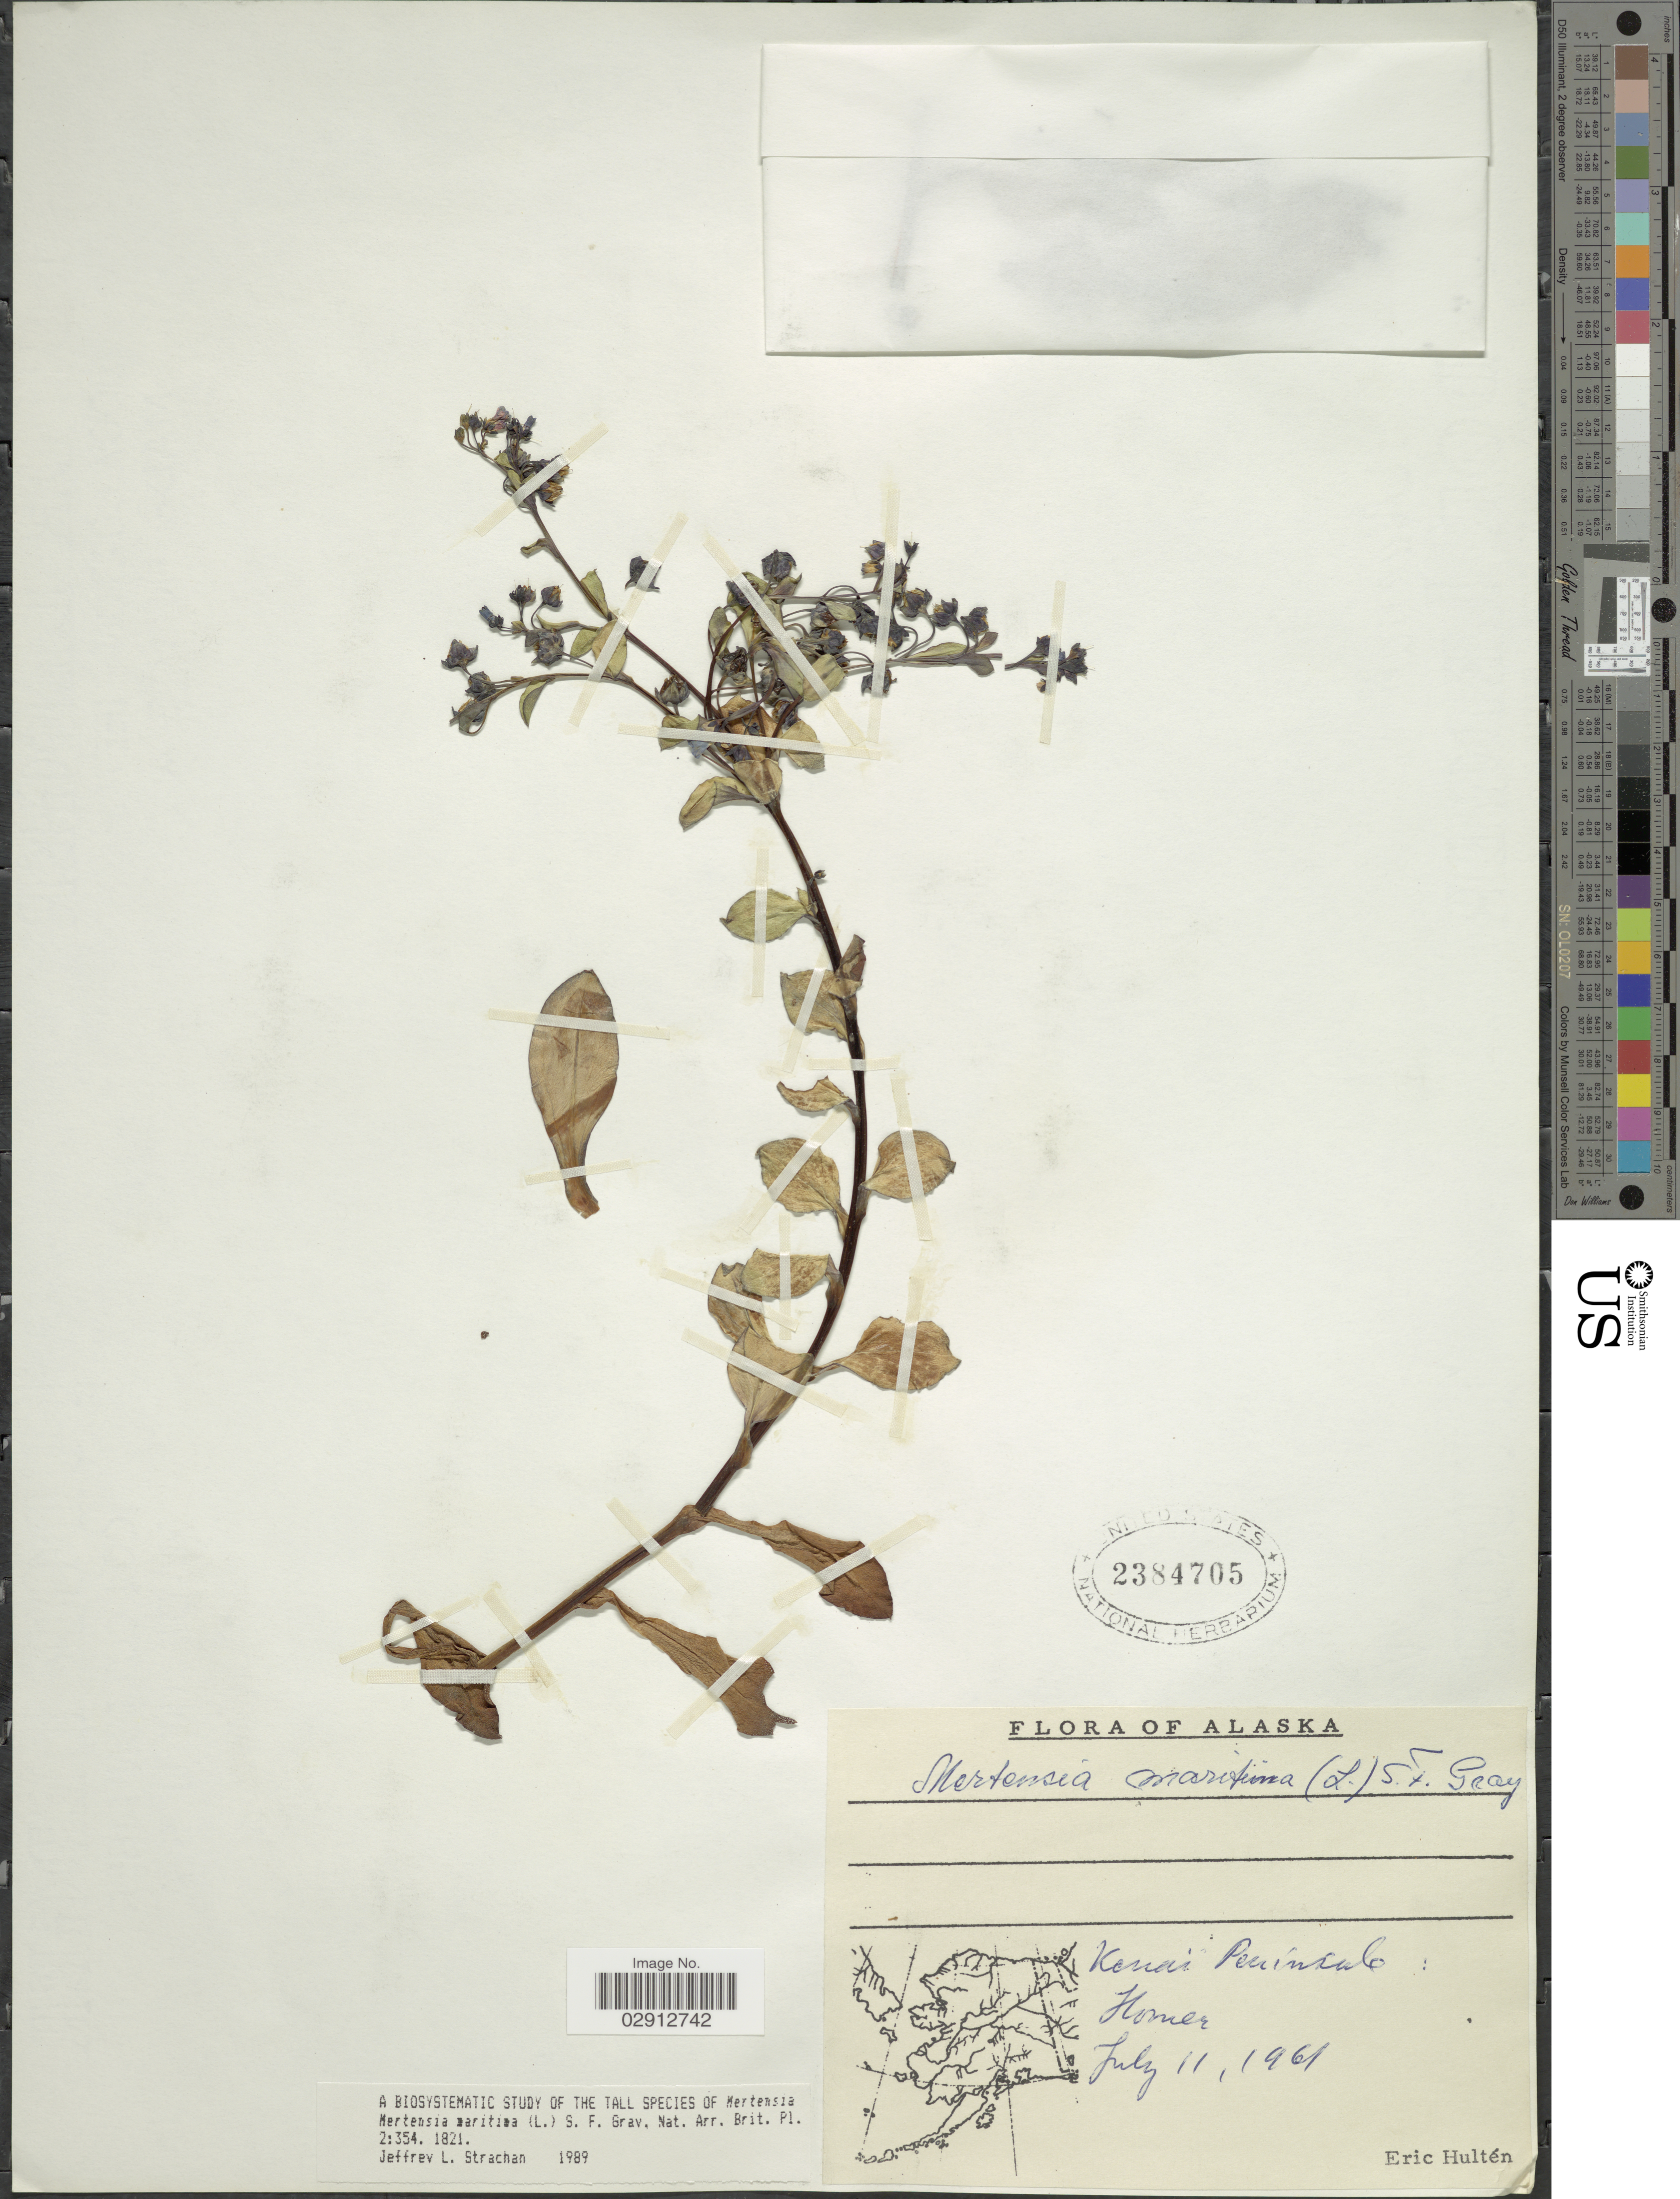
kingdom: Plantae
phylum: Tracheophyta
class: Magnoliopsida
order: Boraginales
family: Boraginaceae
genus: Mertensia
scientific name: Mertensia maritima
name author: (L.) S.F. Gray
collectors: E. G. Hultén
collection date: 1961-07-11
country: United States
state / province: Alaska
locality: Kenai Peninsula. Homer.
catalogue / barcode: US 2384705